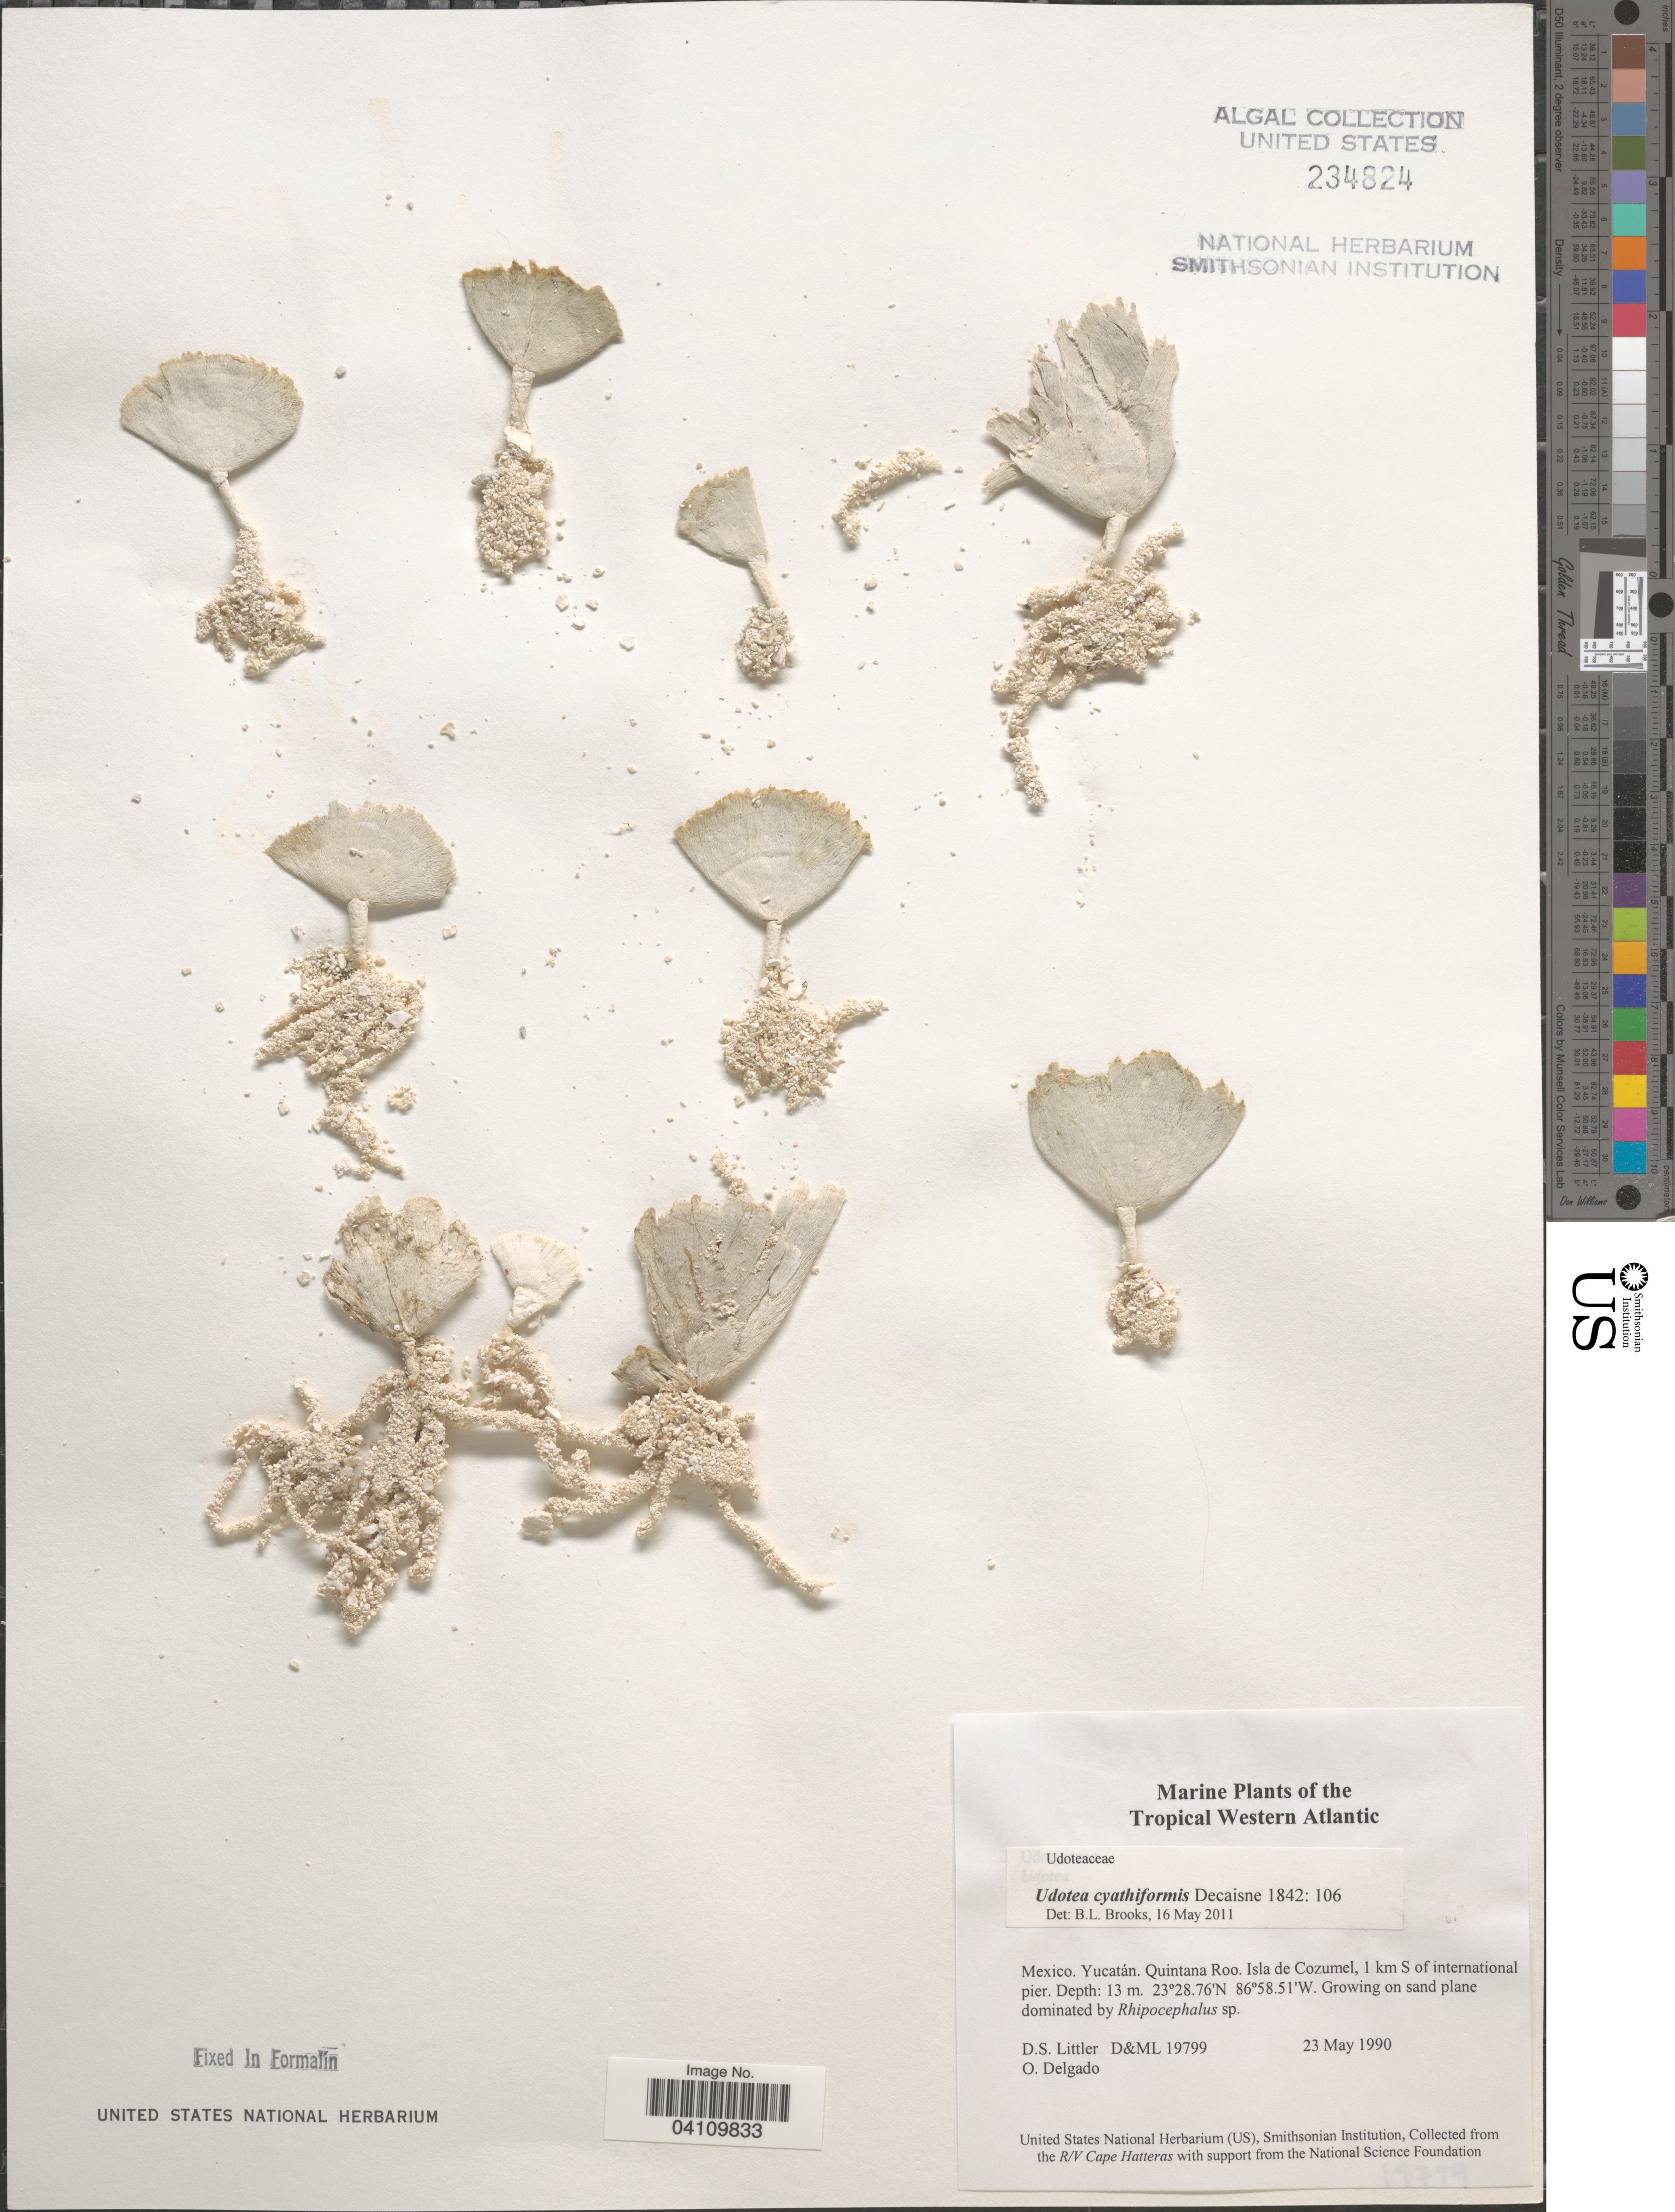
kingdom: Plantae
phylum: Chlorophyta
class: Ulvophyceae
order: Bryopsidales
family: Udoteaceae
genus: Udotea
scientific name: Udotea cyathiformis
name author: Decne.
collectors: D. S. Littler & O. Delgado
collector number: D&ML 19799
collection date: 1990-05-23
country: Mexico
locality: Tropical Western Atlantic. Yucatán. Quintana Roo. Isla de Cozumel, 1 km S of international pier.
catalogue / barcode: US 234824